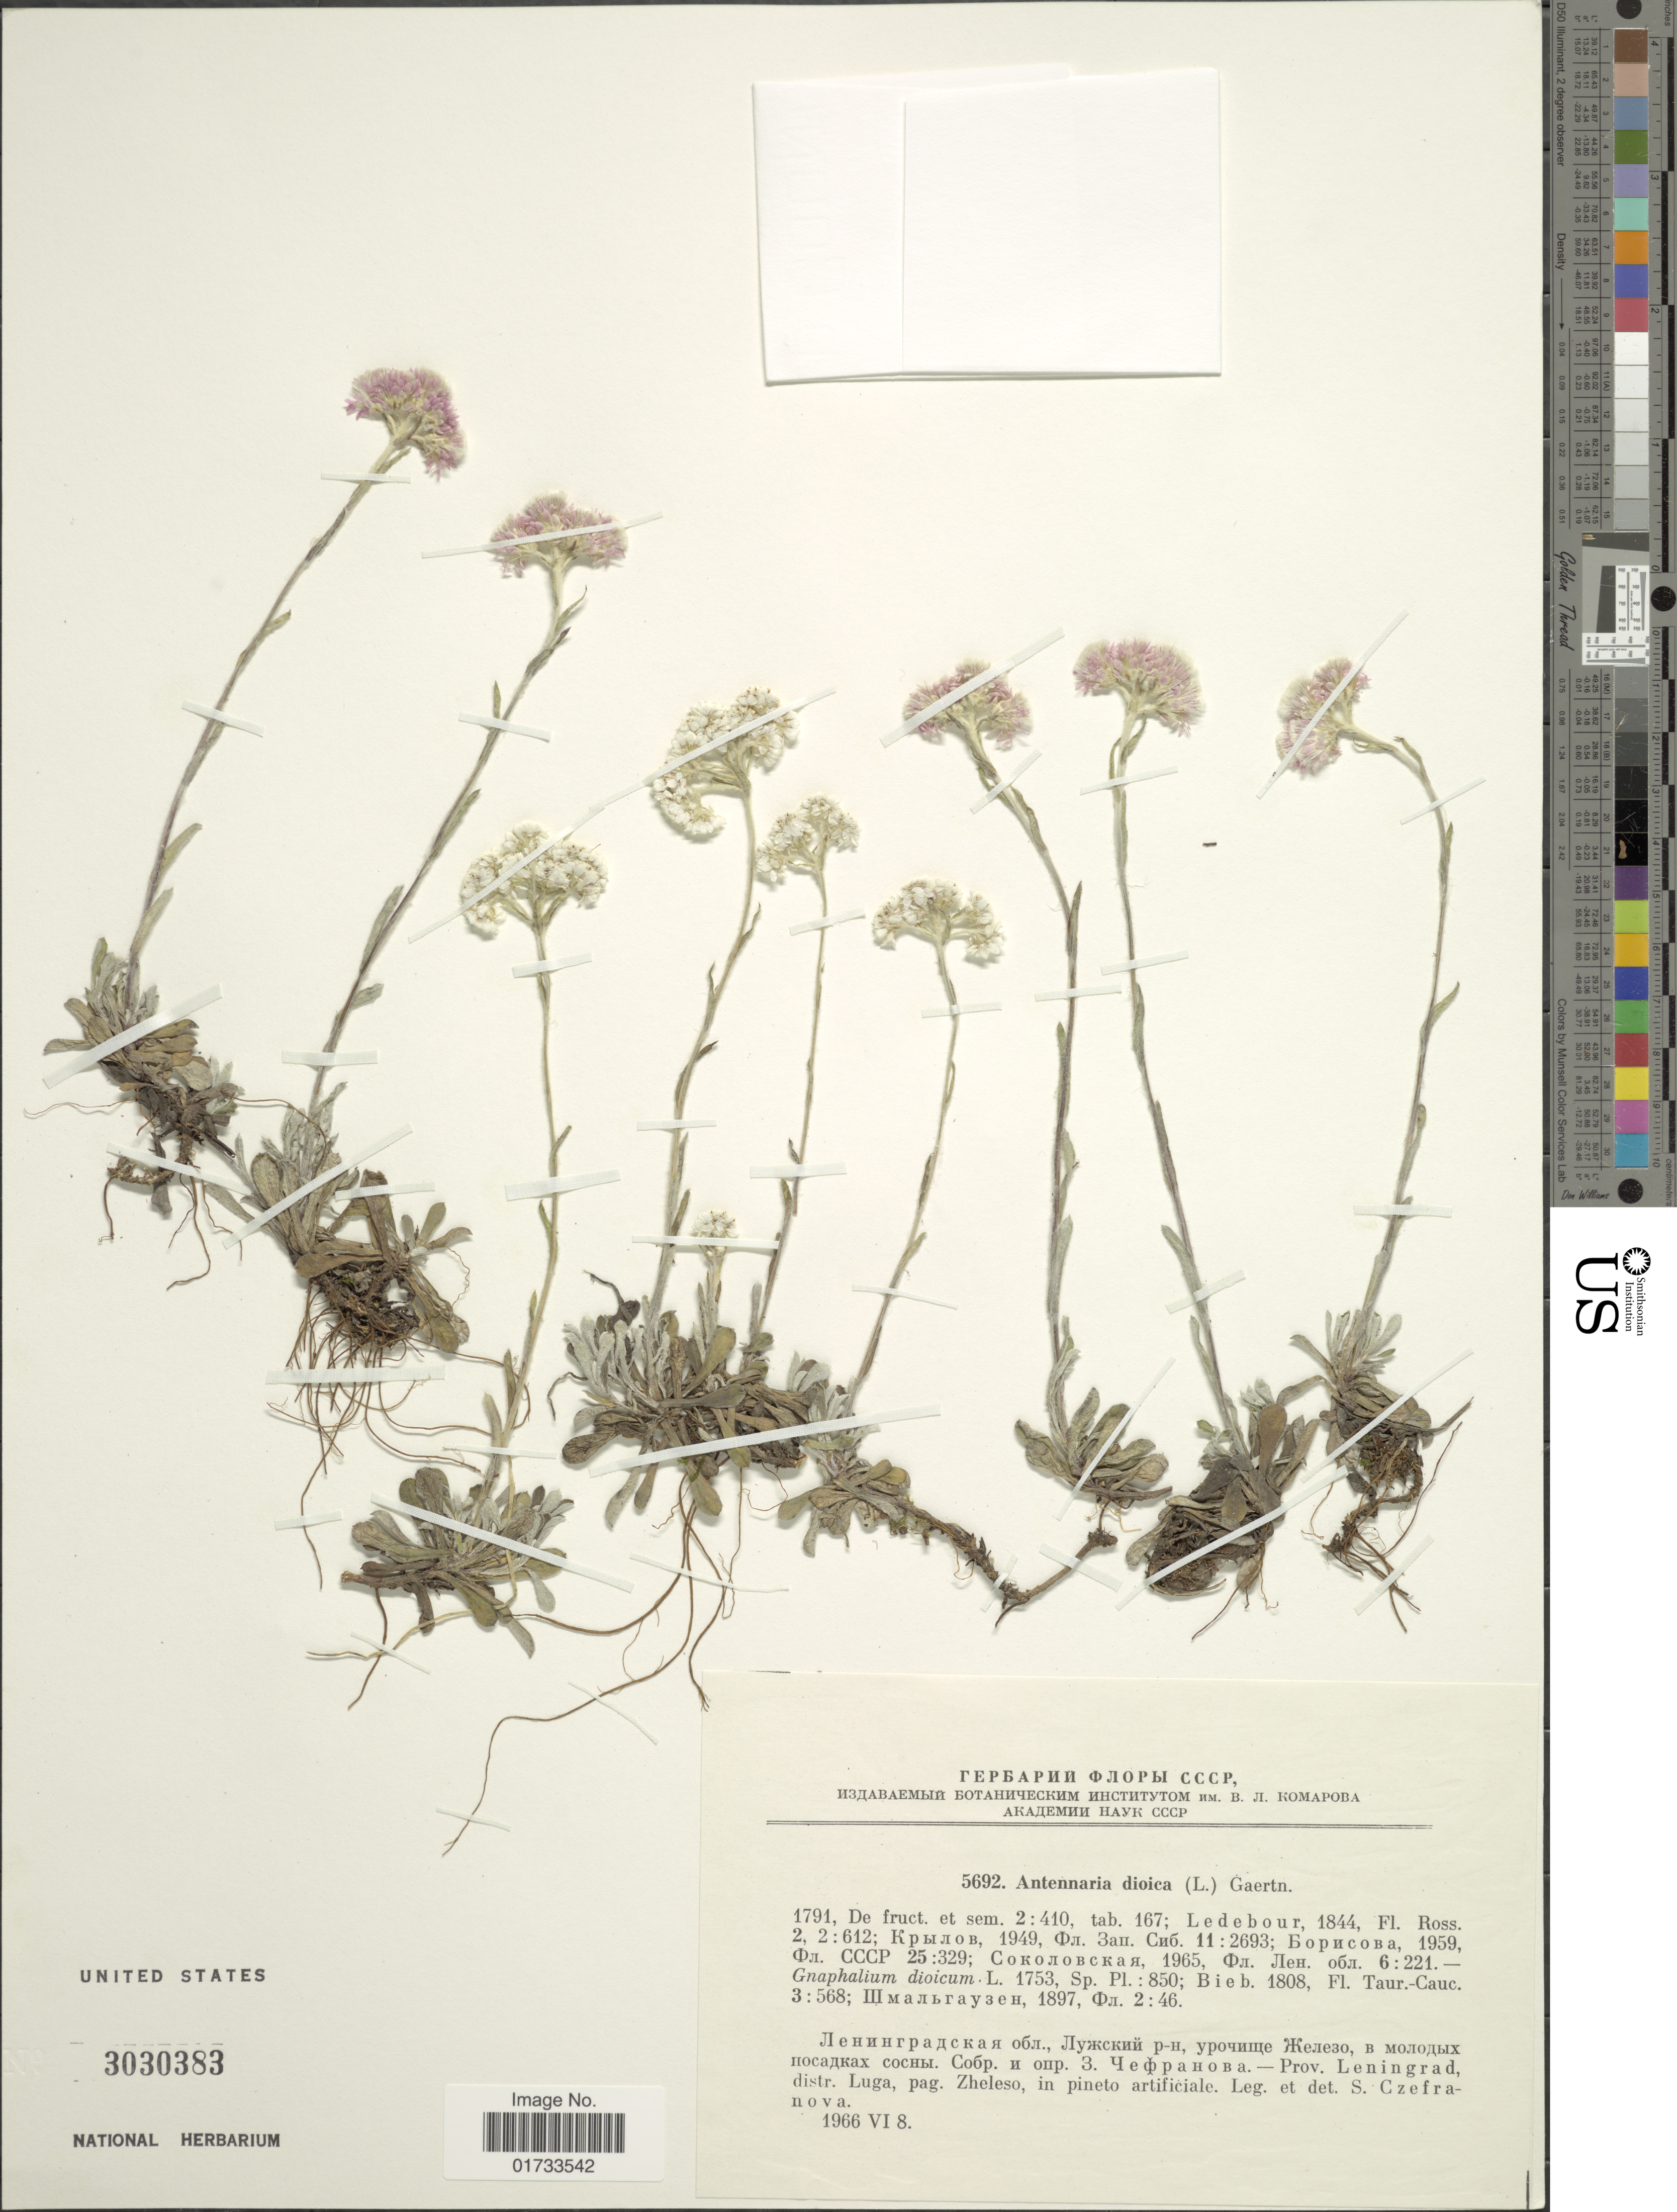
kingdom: Plantae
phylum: Tracheophyta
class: Magnoliopsida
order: Asterales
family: Asteraceae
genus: Antennaria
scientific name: Antennaria dioica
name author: (L.) Gaertn.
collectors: S. Czefranova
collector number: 5692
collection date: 1966-06-08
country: Russian Federation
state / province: St. Petersburg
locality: Prov. Leningrad, distr. Lufa, pag, Zheleso, in pineto artificiale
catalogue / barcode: US 3030383